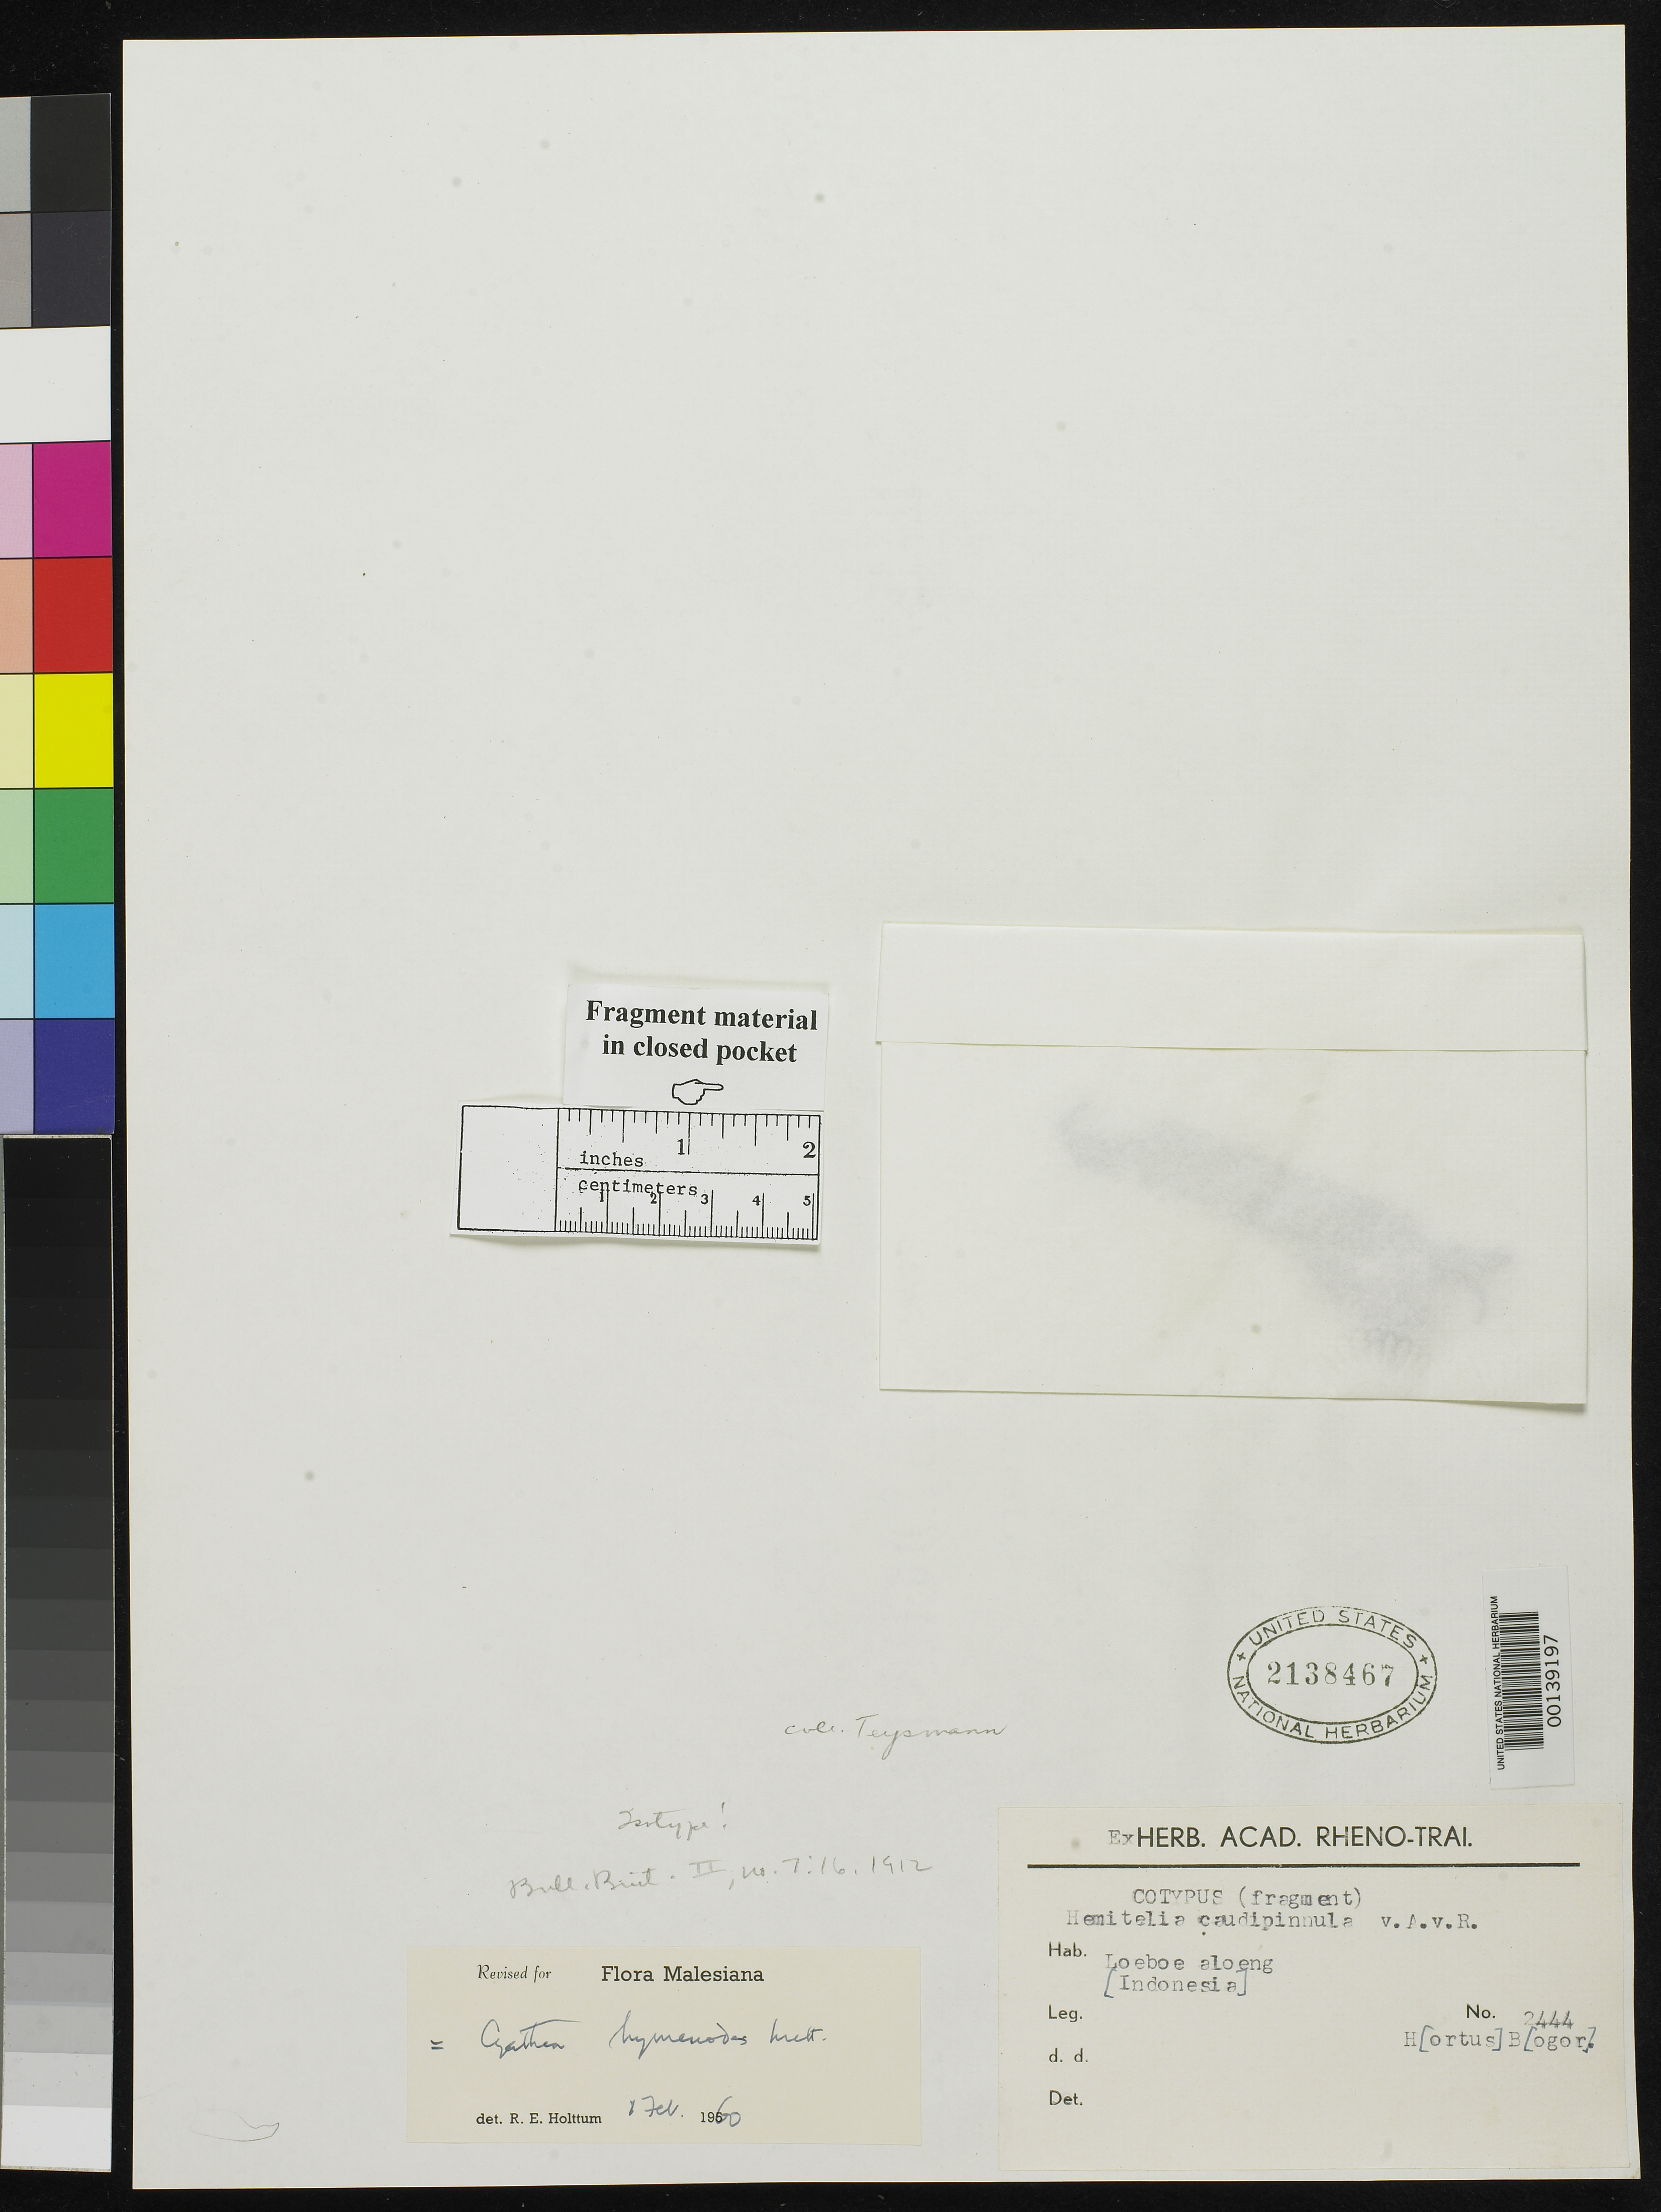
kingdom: Plantae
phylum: Tracheophyta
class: Polypodiopsida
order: Cyatheales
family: Cyatheaceae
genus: Hemitelia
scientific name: Hemitelia caudipinnula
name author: Alderw.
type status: Isotype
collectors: J. Teysmann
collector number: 2444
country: Indonesia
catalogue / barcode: US 2138467